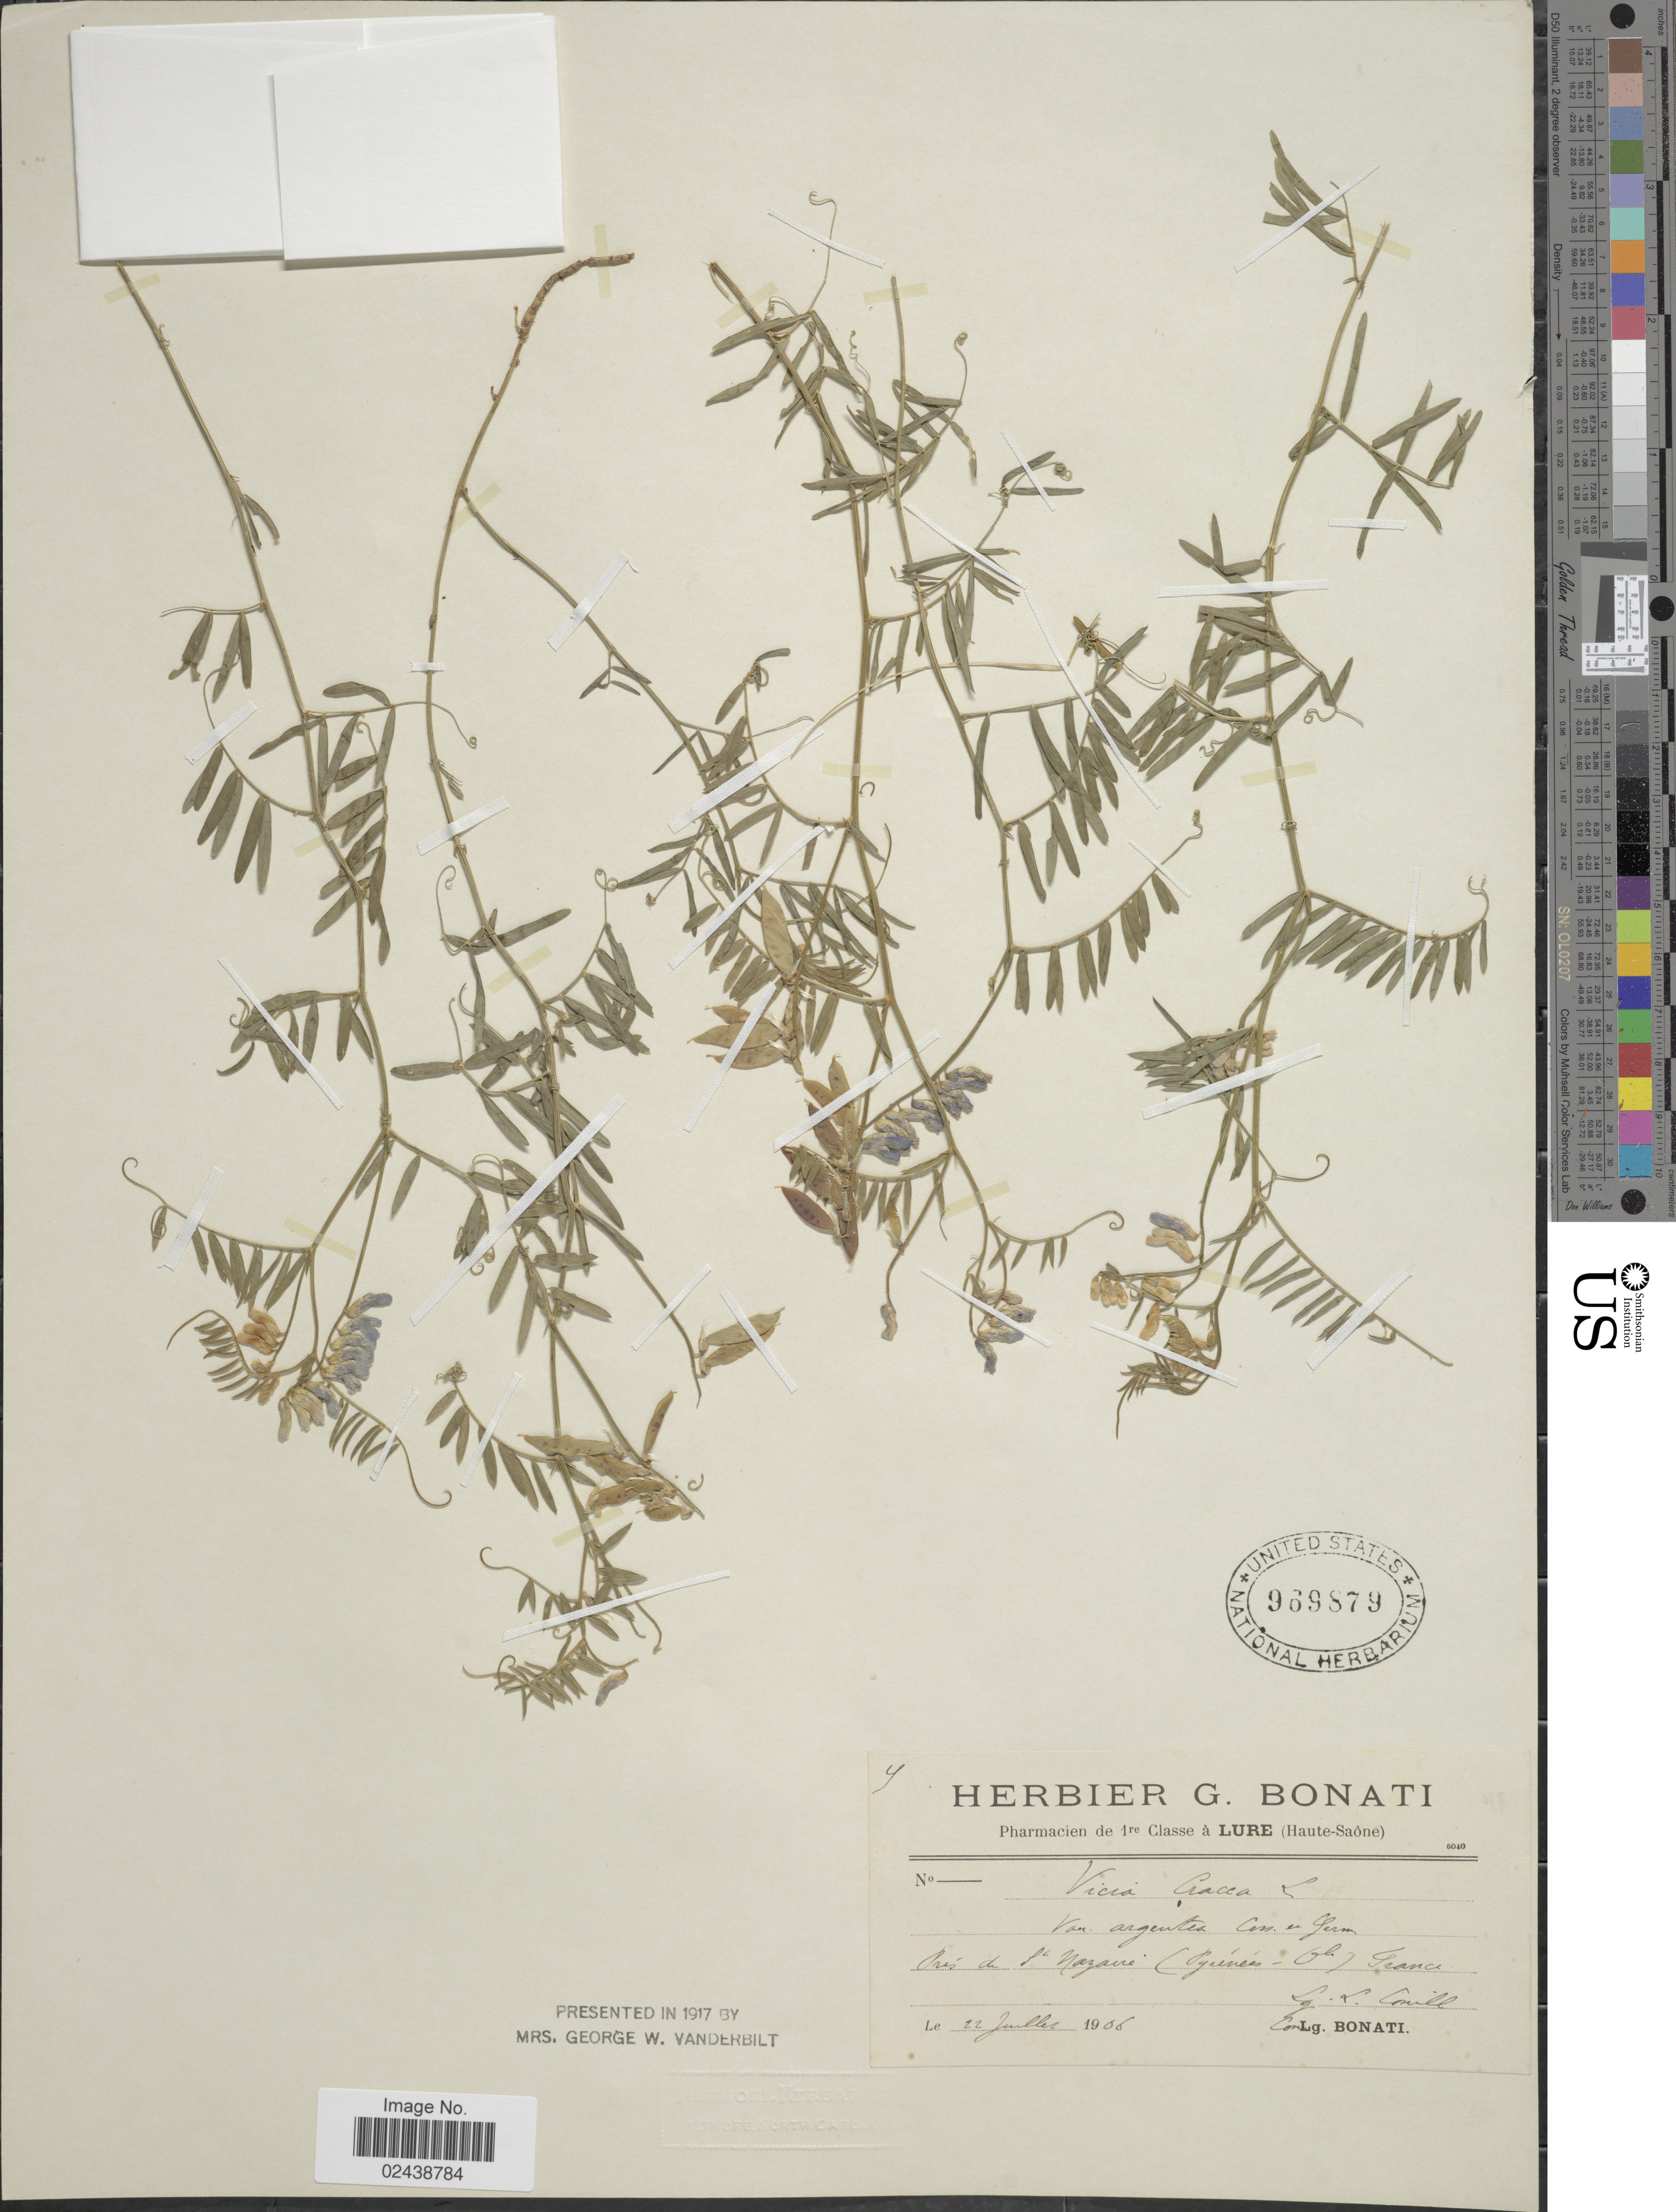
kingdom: Plantae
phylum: Tracheophyta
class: Magnoliopsida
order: Fabales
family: Fabaceae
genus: Vicia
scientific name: Vicia cracca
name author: L.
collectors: Conill, L.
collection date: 1966-07-22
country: France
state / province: Occitanie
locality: Pres de fl Nazairie ( Pyrenees- Oh.) [interpreted]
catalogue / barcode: US 969879